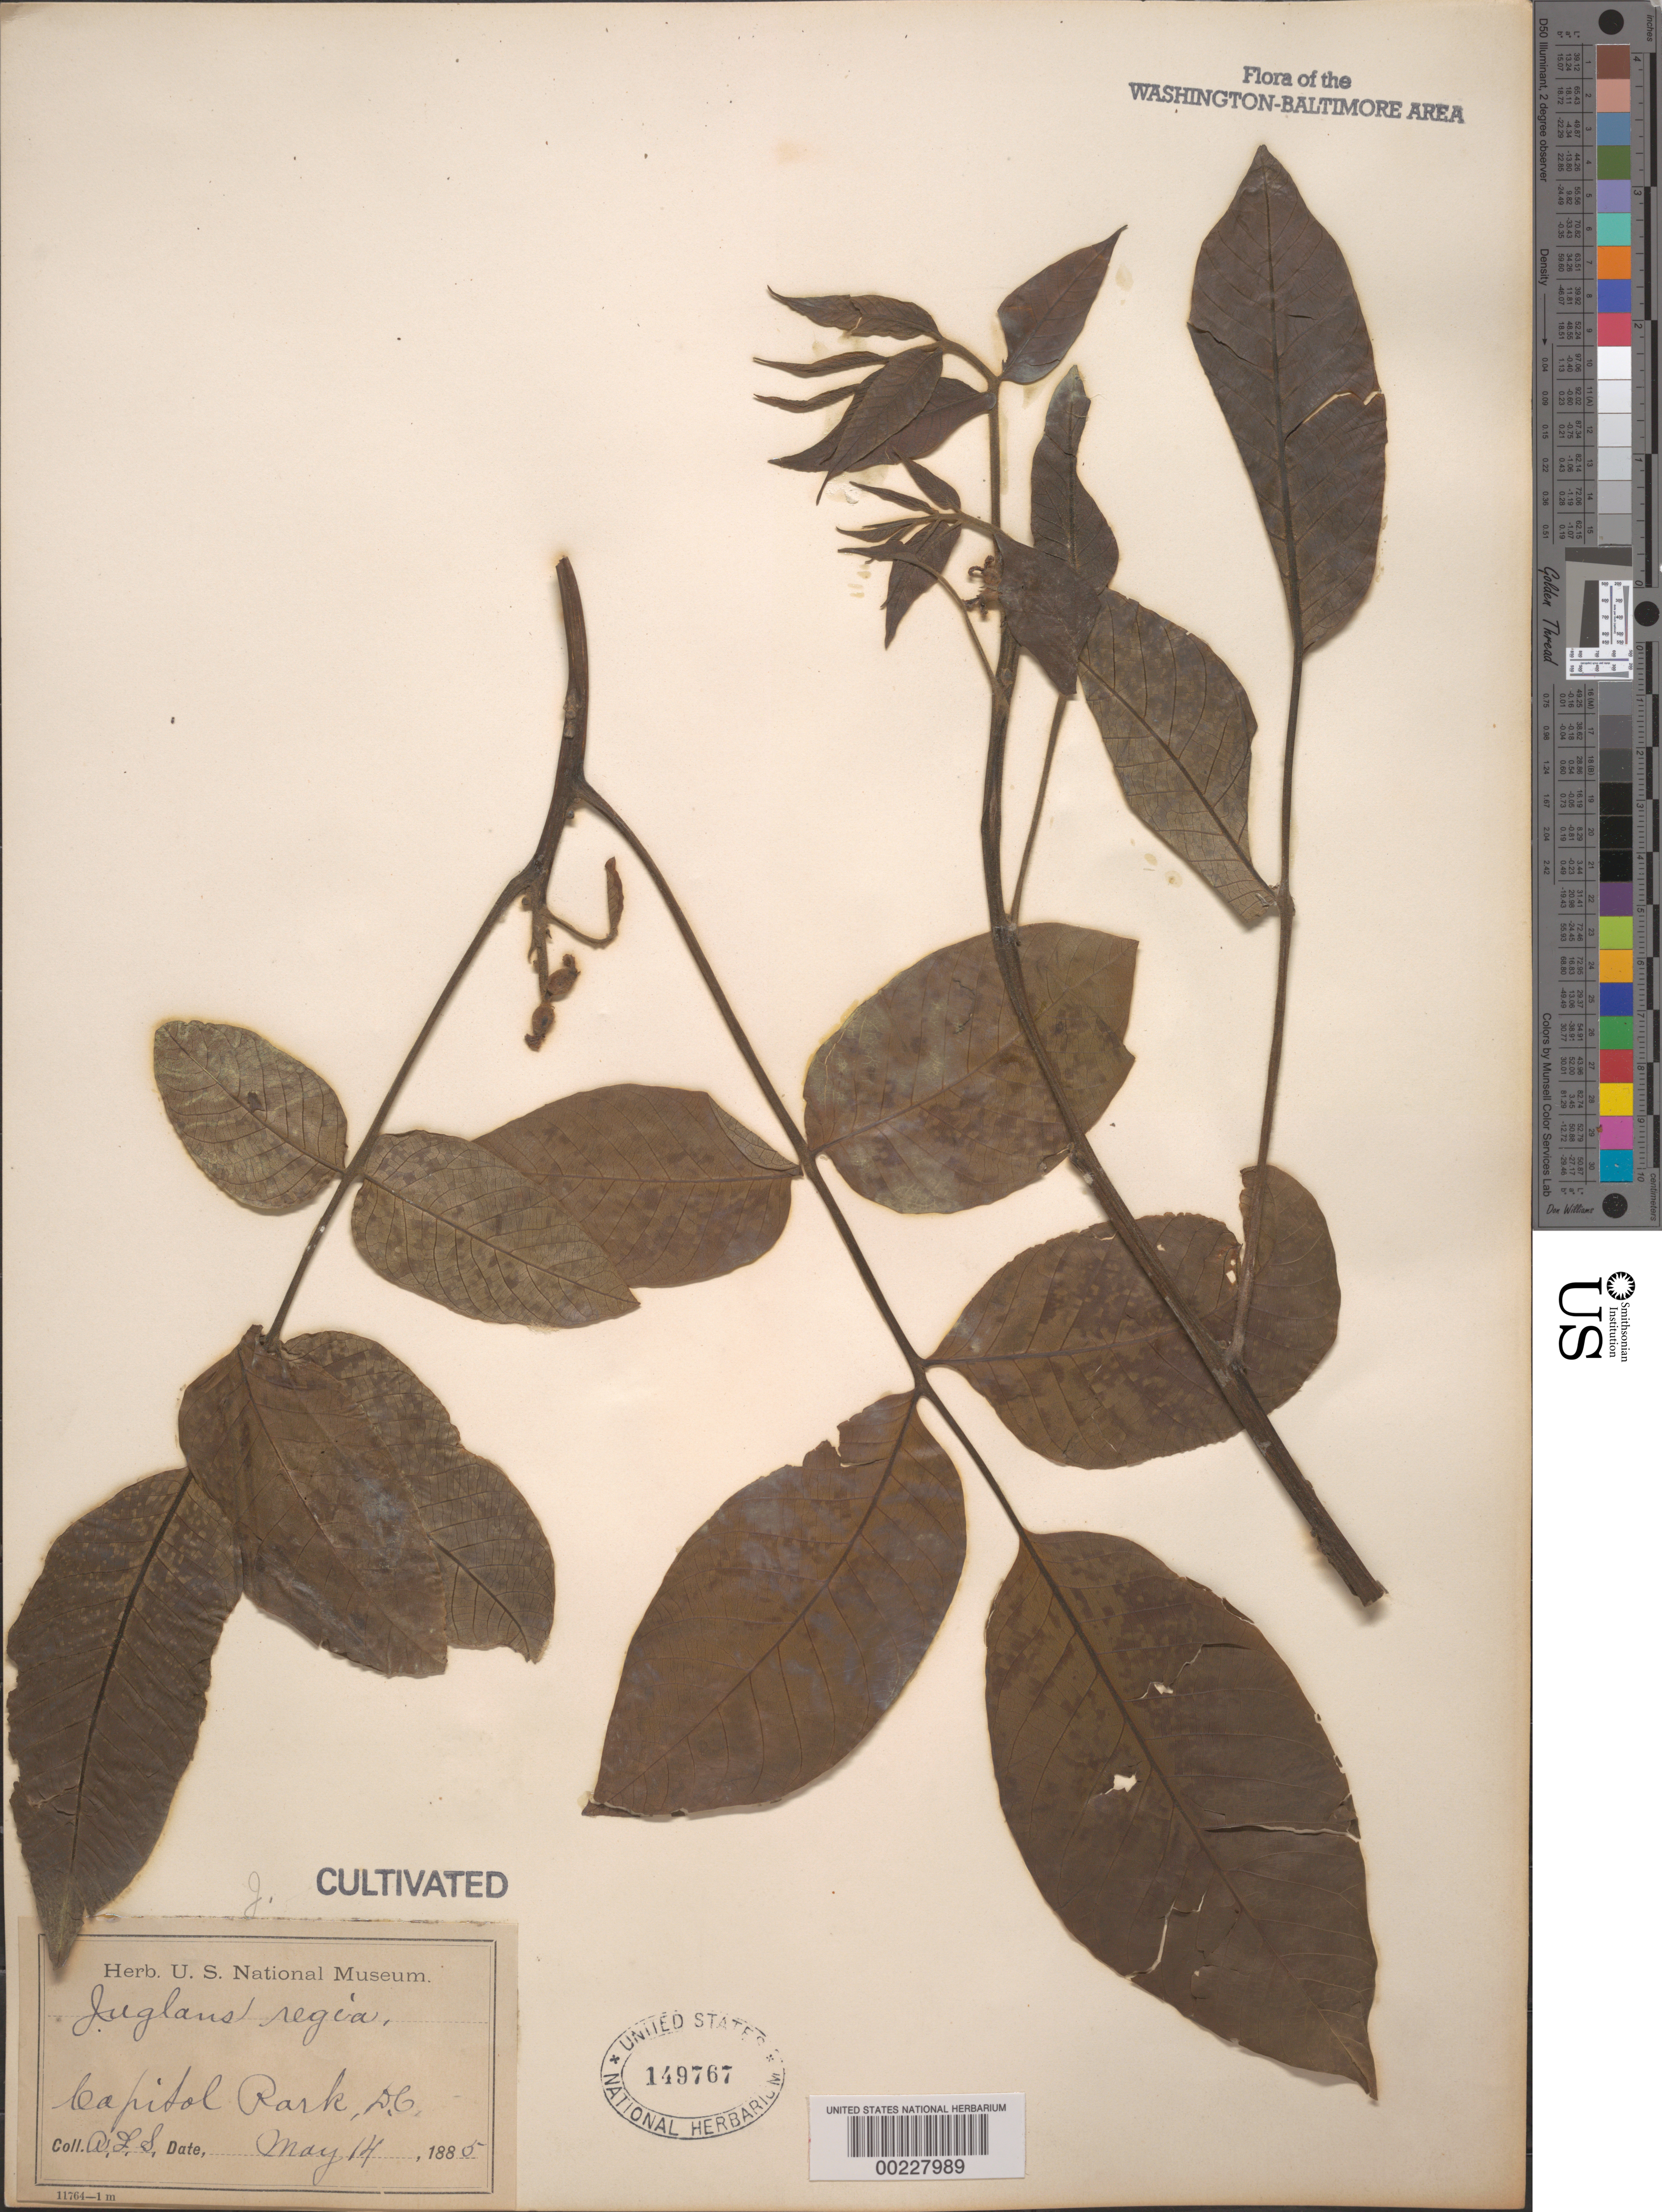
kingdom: Plantae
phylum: Tracheophyta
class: Magnoliopsida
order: Fagales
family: Juglandaceae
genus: Juglans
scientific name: Juglans regia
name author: L.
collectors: A. L. Schott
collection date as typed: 14 May 1885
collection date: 1885-05-14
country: United States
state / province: District of Columbia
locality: Capital Park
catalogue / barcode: US 149767